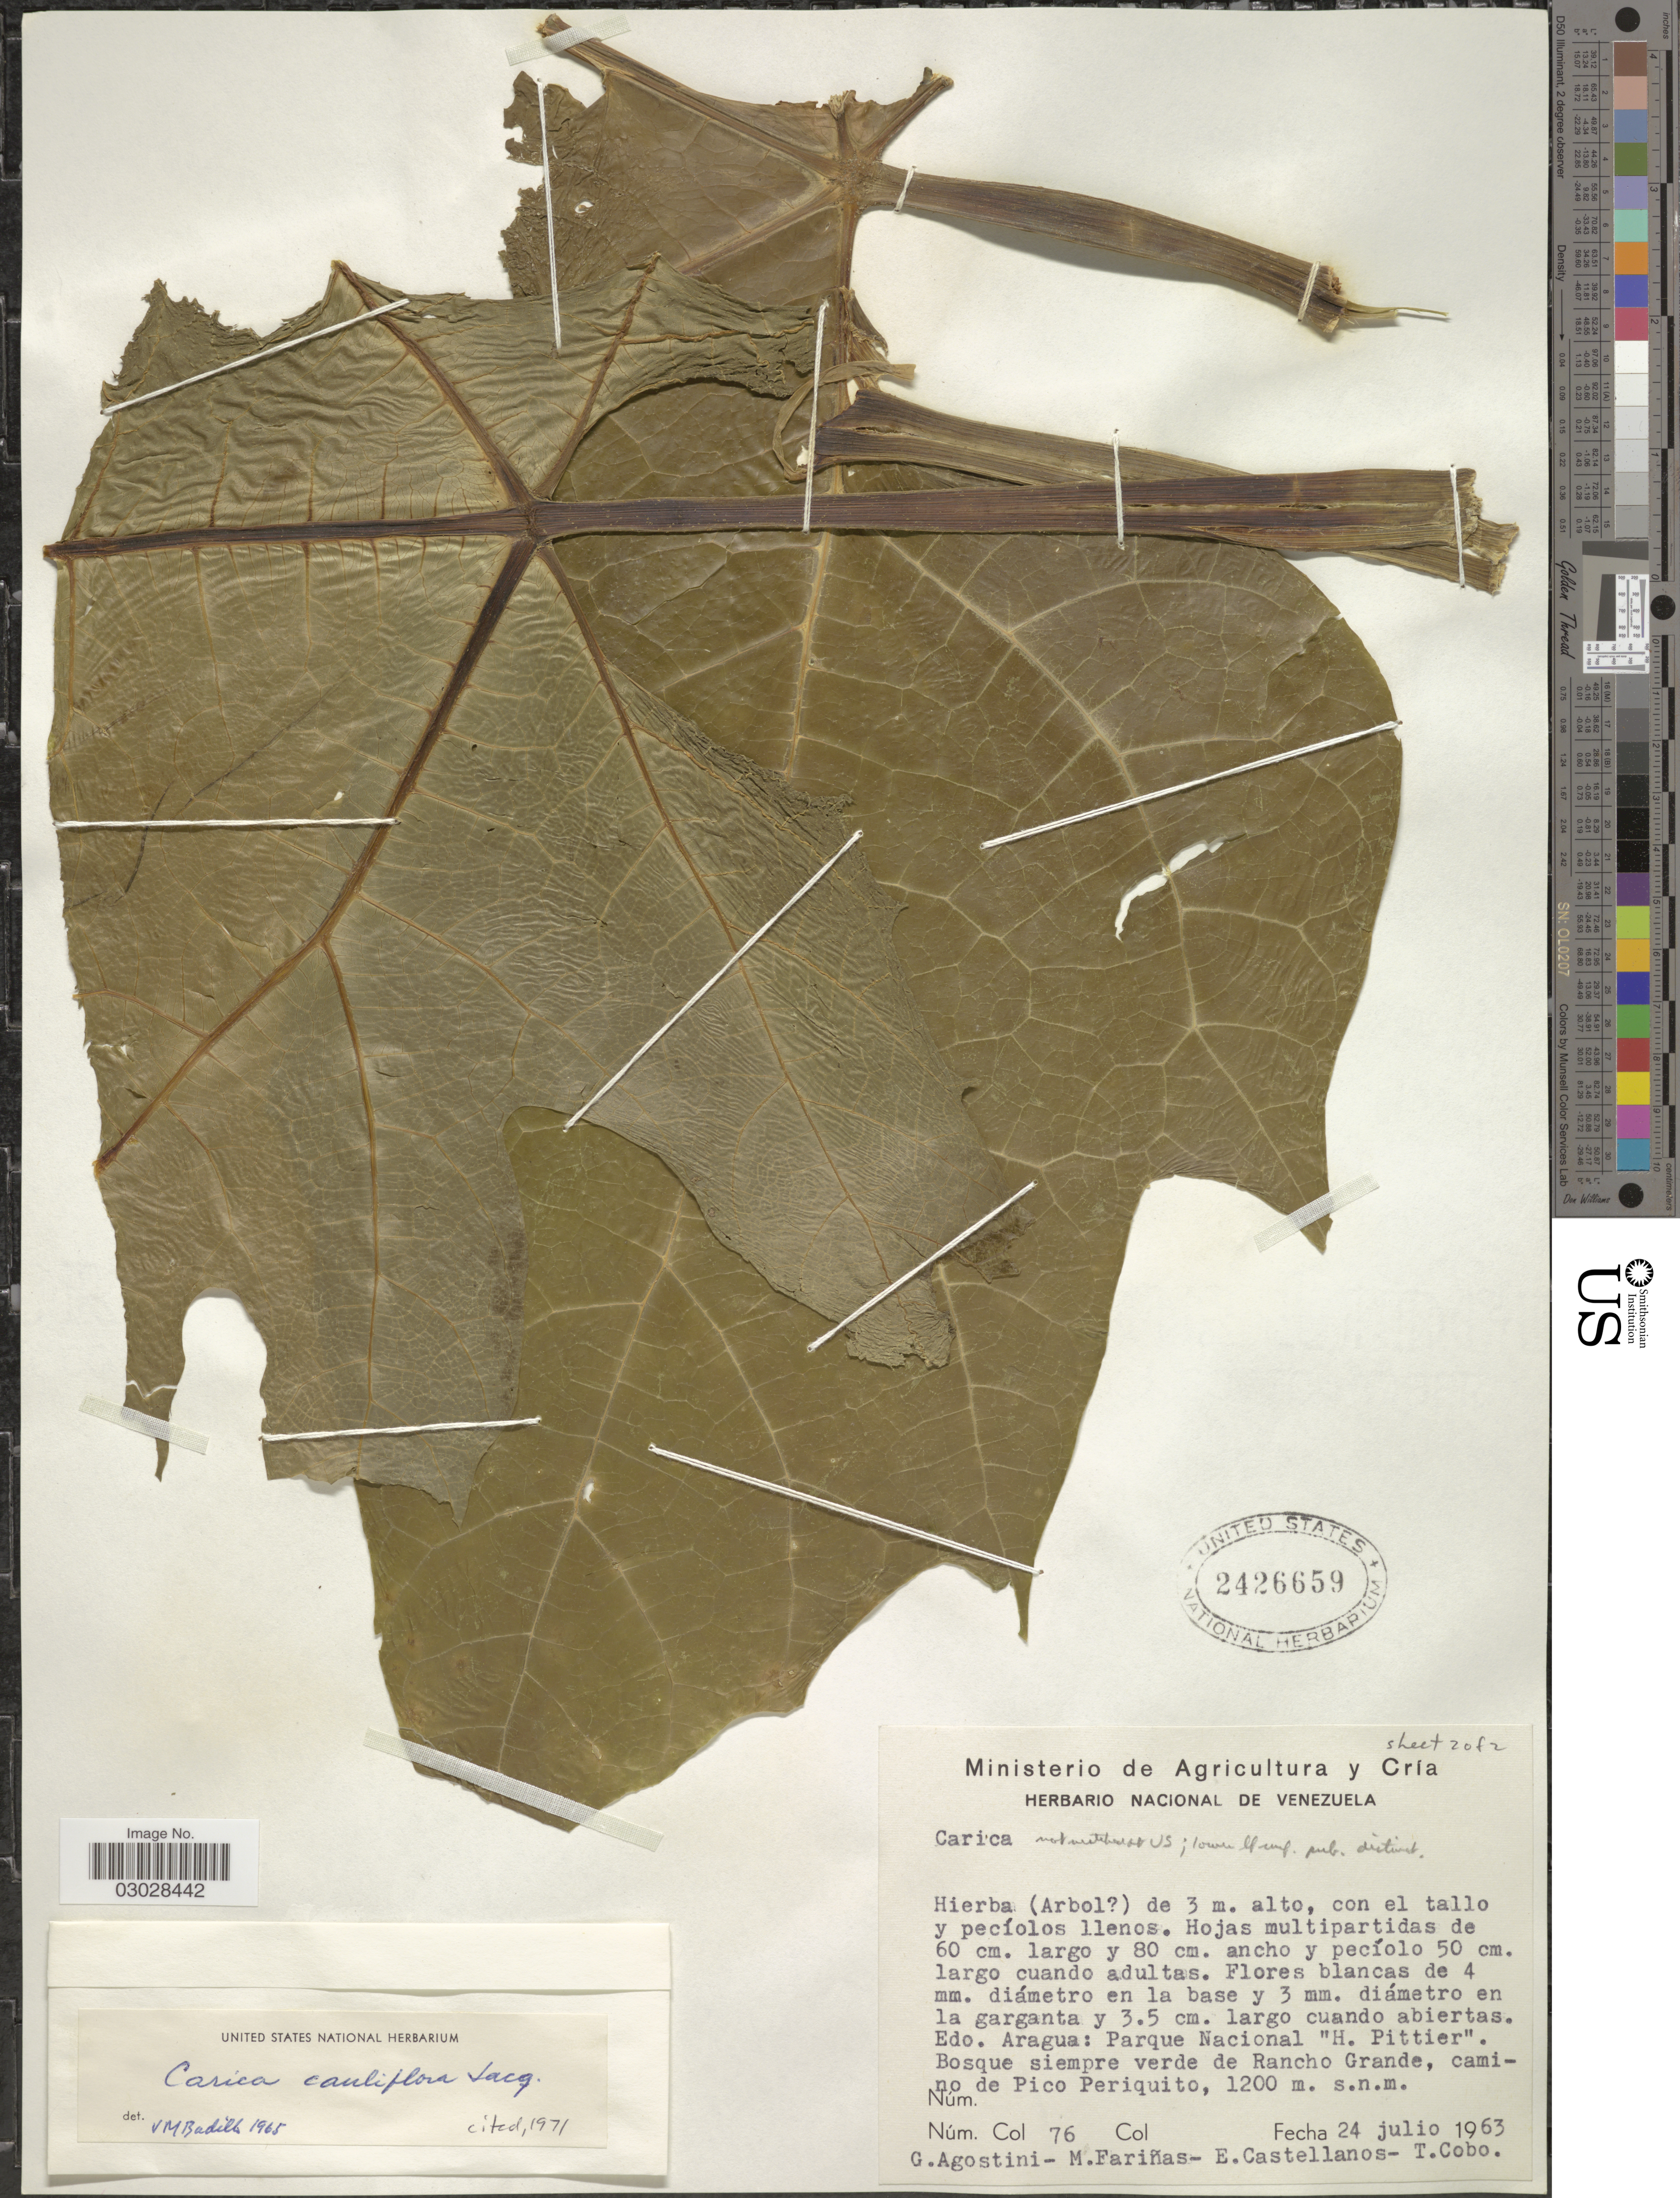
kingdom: Plantae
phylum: Tracheophyta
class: Magnoliopsida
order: Brassicales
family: Caricaceae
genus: Vasconcellea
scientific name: Vasconcellea cauliflora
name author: (Jacq.) A. DC.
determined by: Strong, M. T., (US), Smithsonian Institution - National Museum of Natural History (UNITED STATES)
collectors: G. Agostini, M. Fariñas, E. Castellanos & T. Cobo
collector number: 76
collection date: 1963-07-24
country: Venezuela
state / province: Aragua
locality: Edo. Aragua: Parque Nacional "H. Pittier". Bosque siempre verde de Rancho Grande, camino de Pico Periquito.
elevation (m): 1200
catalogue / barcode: US 2426659